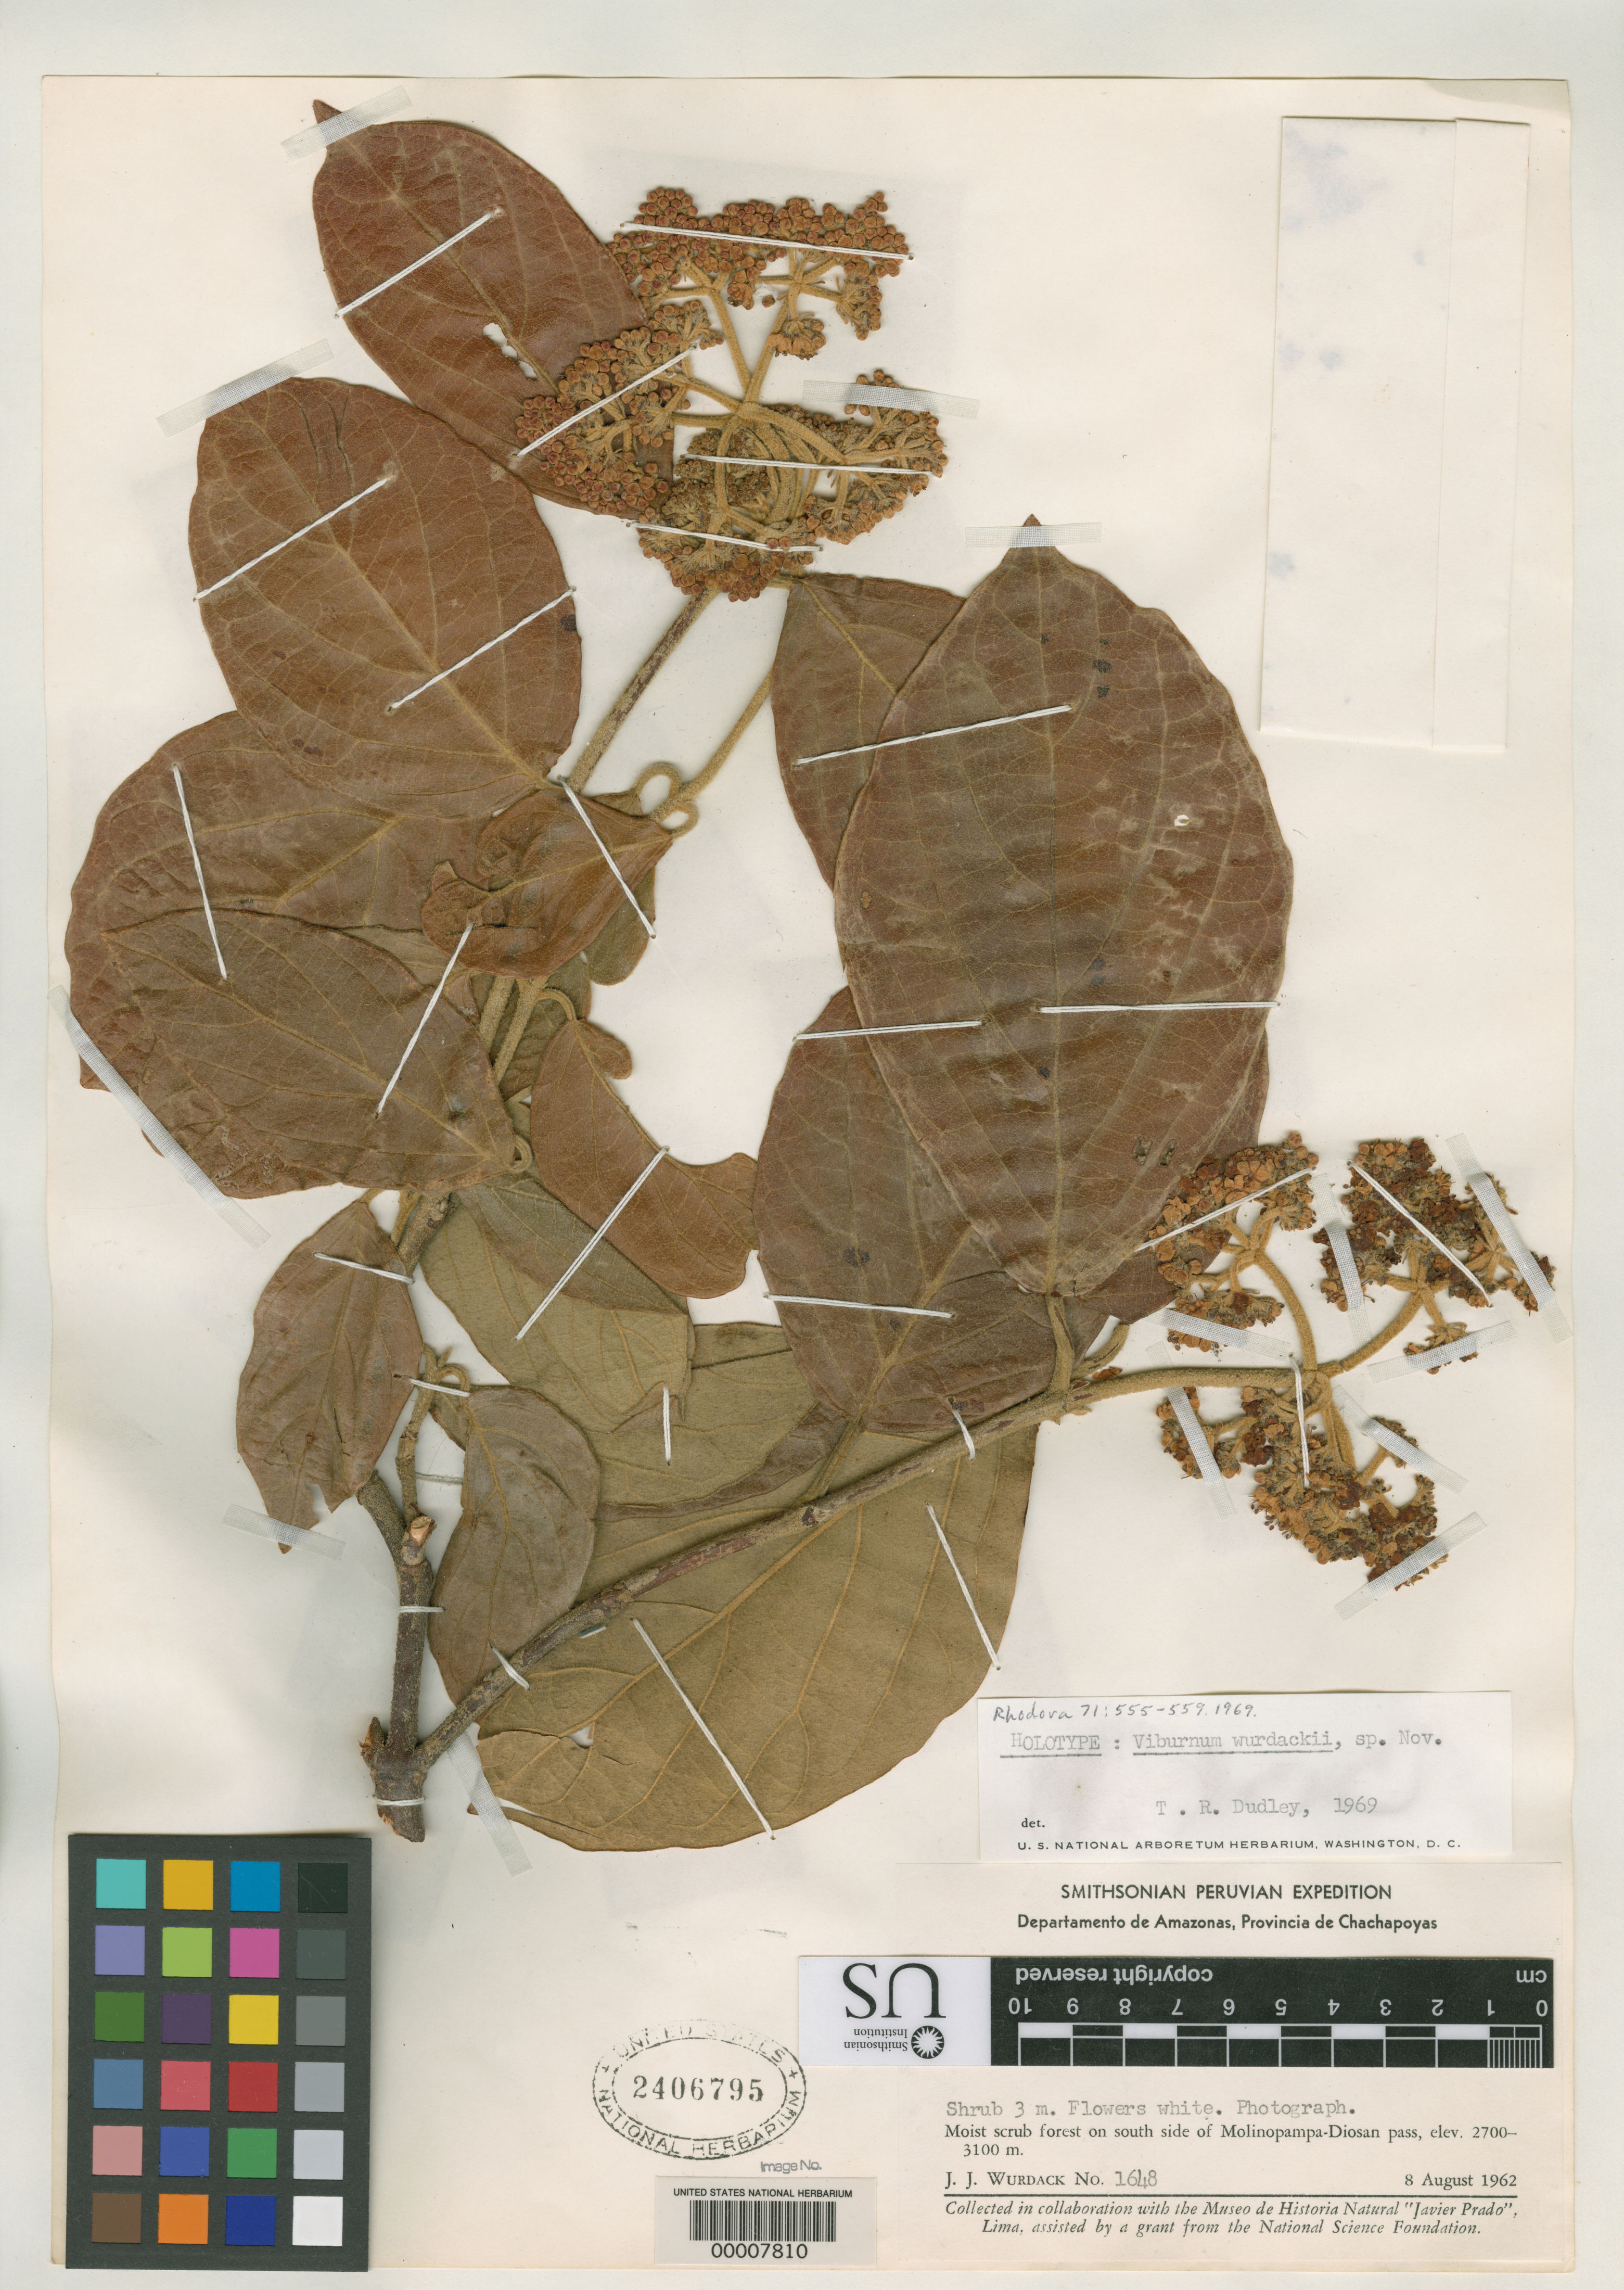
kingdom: Plantae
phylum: Tracheophyta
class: Magnoliopsida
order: Dipsacales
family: Viburnaceae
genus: Viburnum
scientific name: Viburnum wurdackii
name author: Dudley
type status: Holotype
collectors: J. J. Wurdack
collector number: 1648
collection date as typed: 08 Aug 1962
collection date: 1962-08-08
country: Peru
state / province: Amazonas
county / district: Chachapoyas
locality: S side of Molinopampa-Diosan Pass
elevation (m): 2700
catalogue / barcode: US 2406795